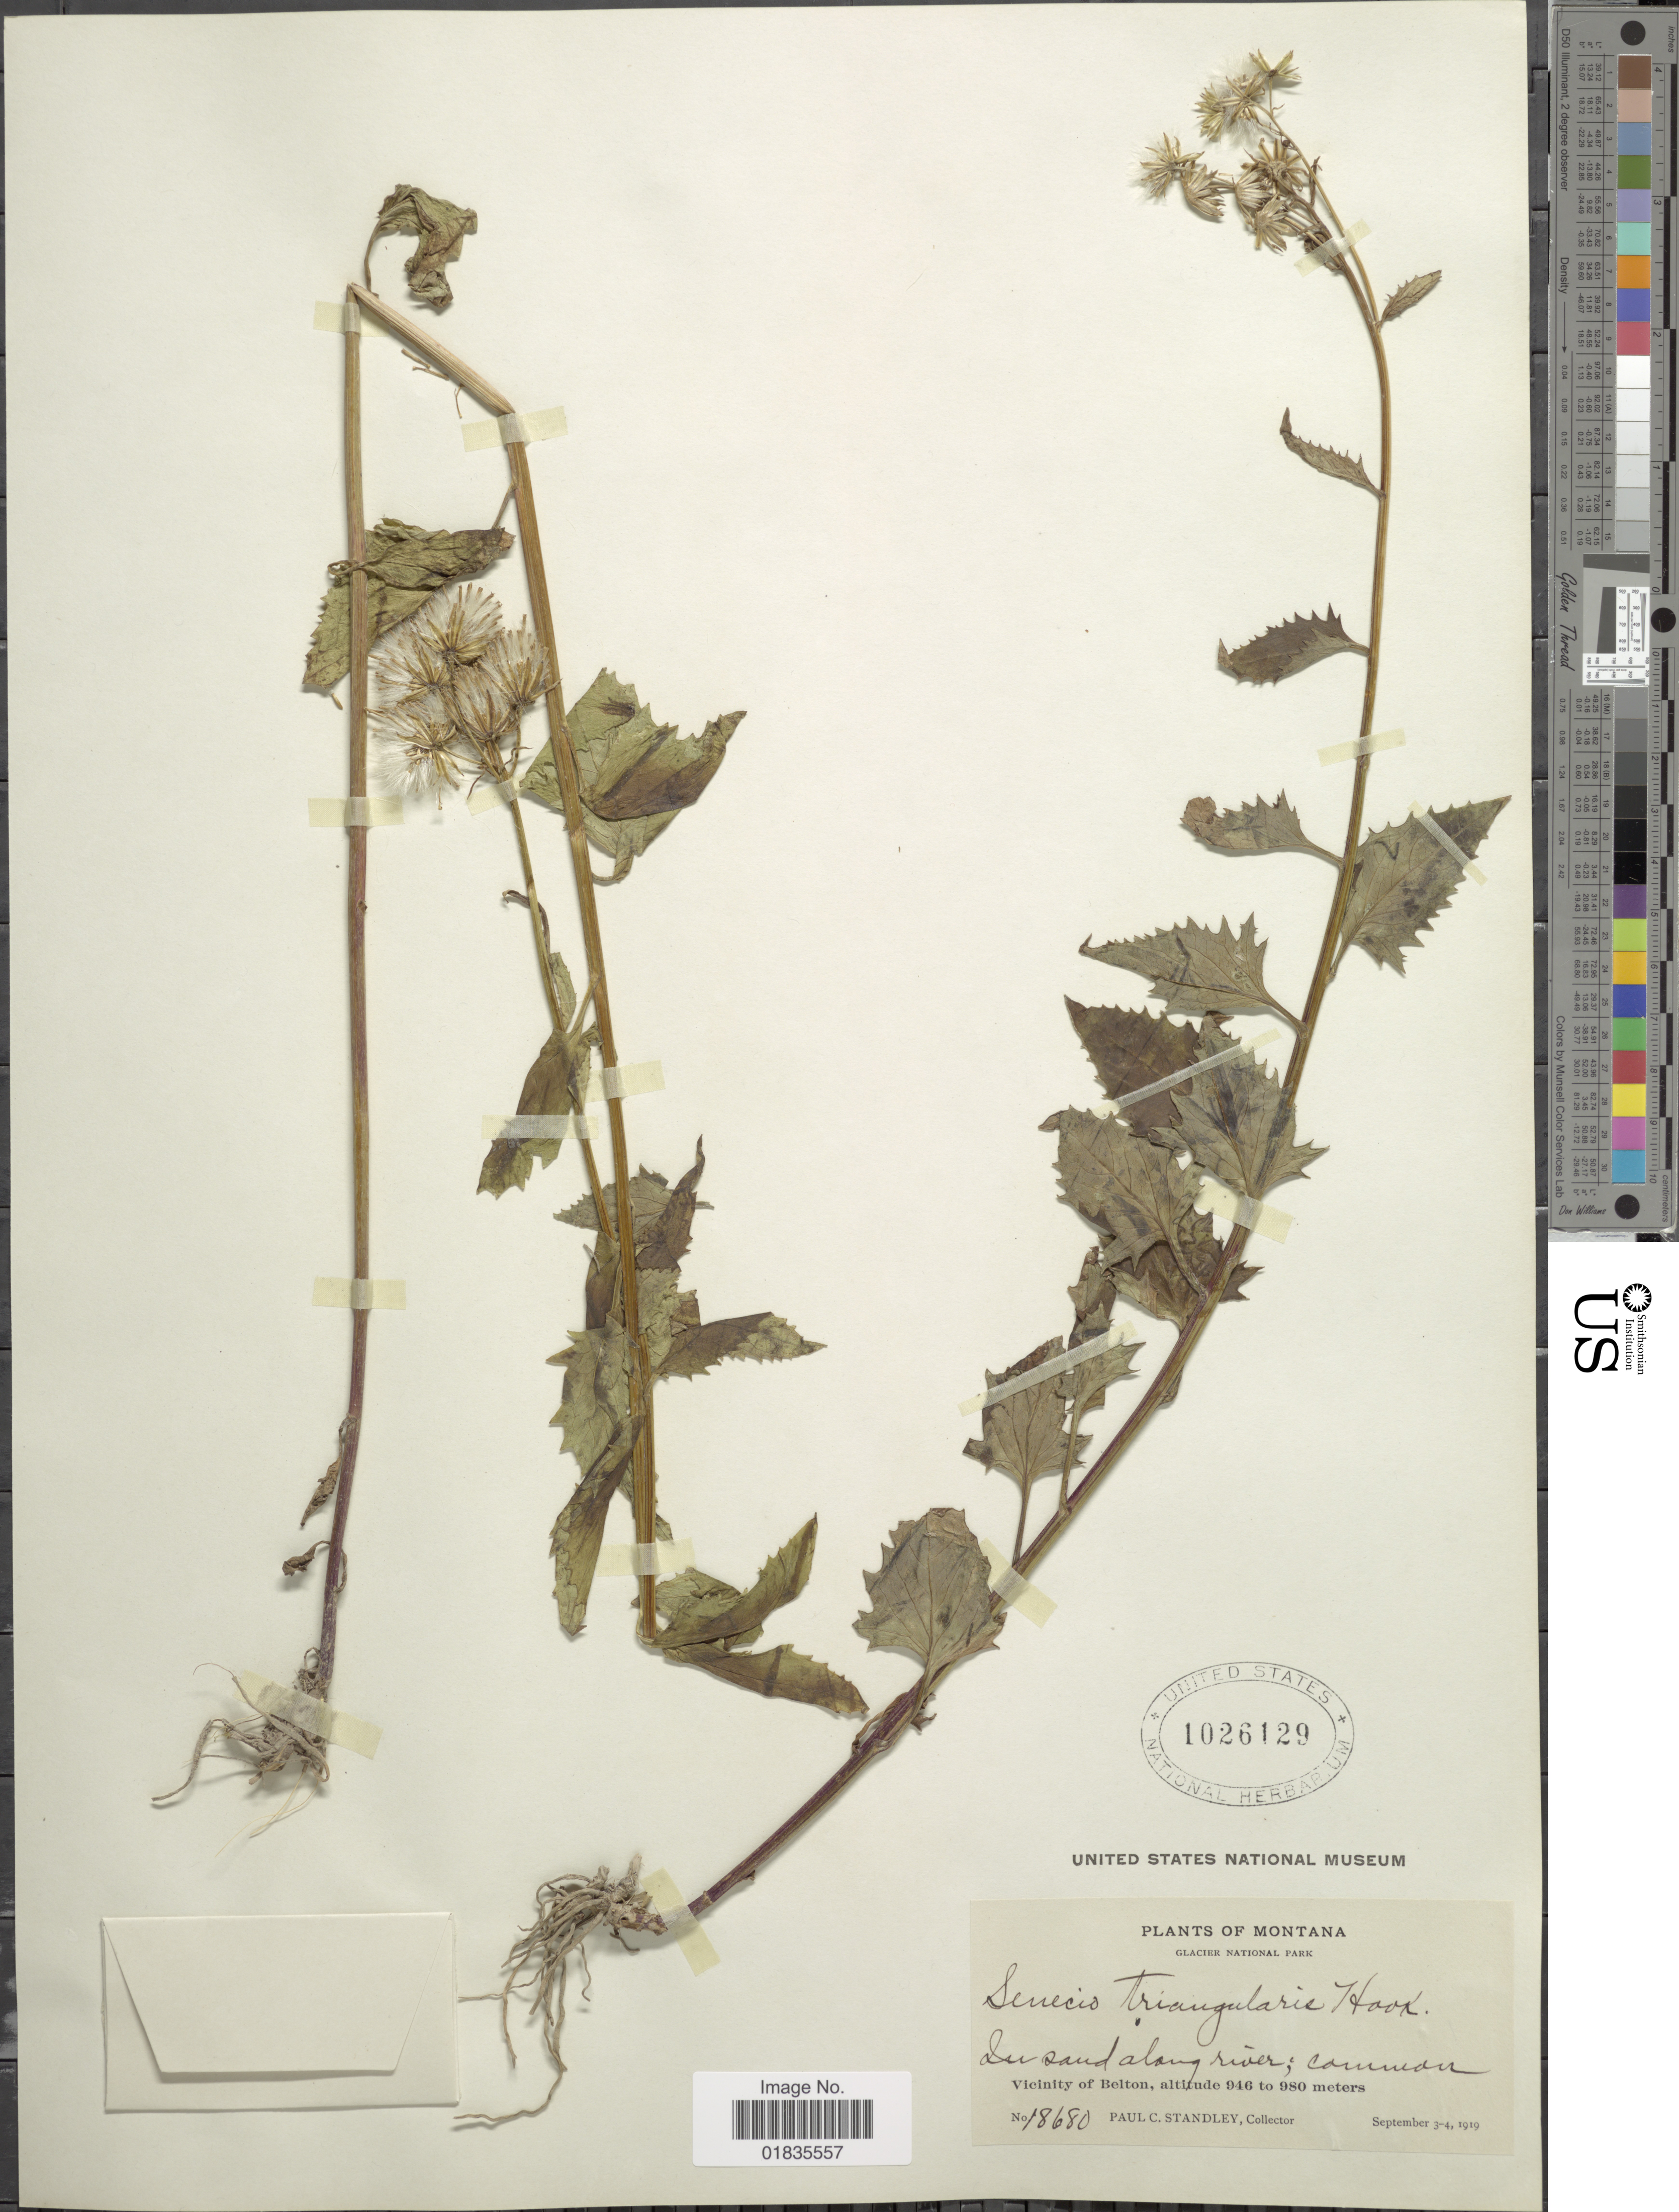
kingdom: Plantae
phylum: Tracheophyta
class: Magnoliopsida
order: Asterales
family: Asteraceae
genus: Senecio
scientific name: Senecio triangularis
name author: Hook.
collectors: P. C. Standley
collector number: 18680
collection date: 1919-09-03/1919-09-04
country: United States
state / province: Montana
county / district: Flathead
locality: Glacier National Park, in sand along river; common, vicinity of Belton.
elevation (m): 946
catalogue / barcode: US 1026129